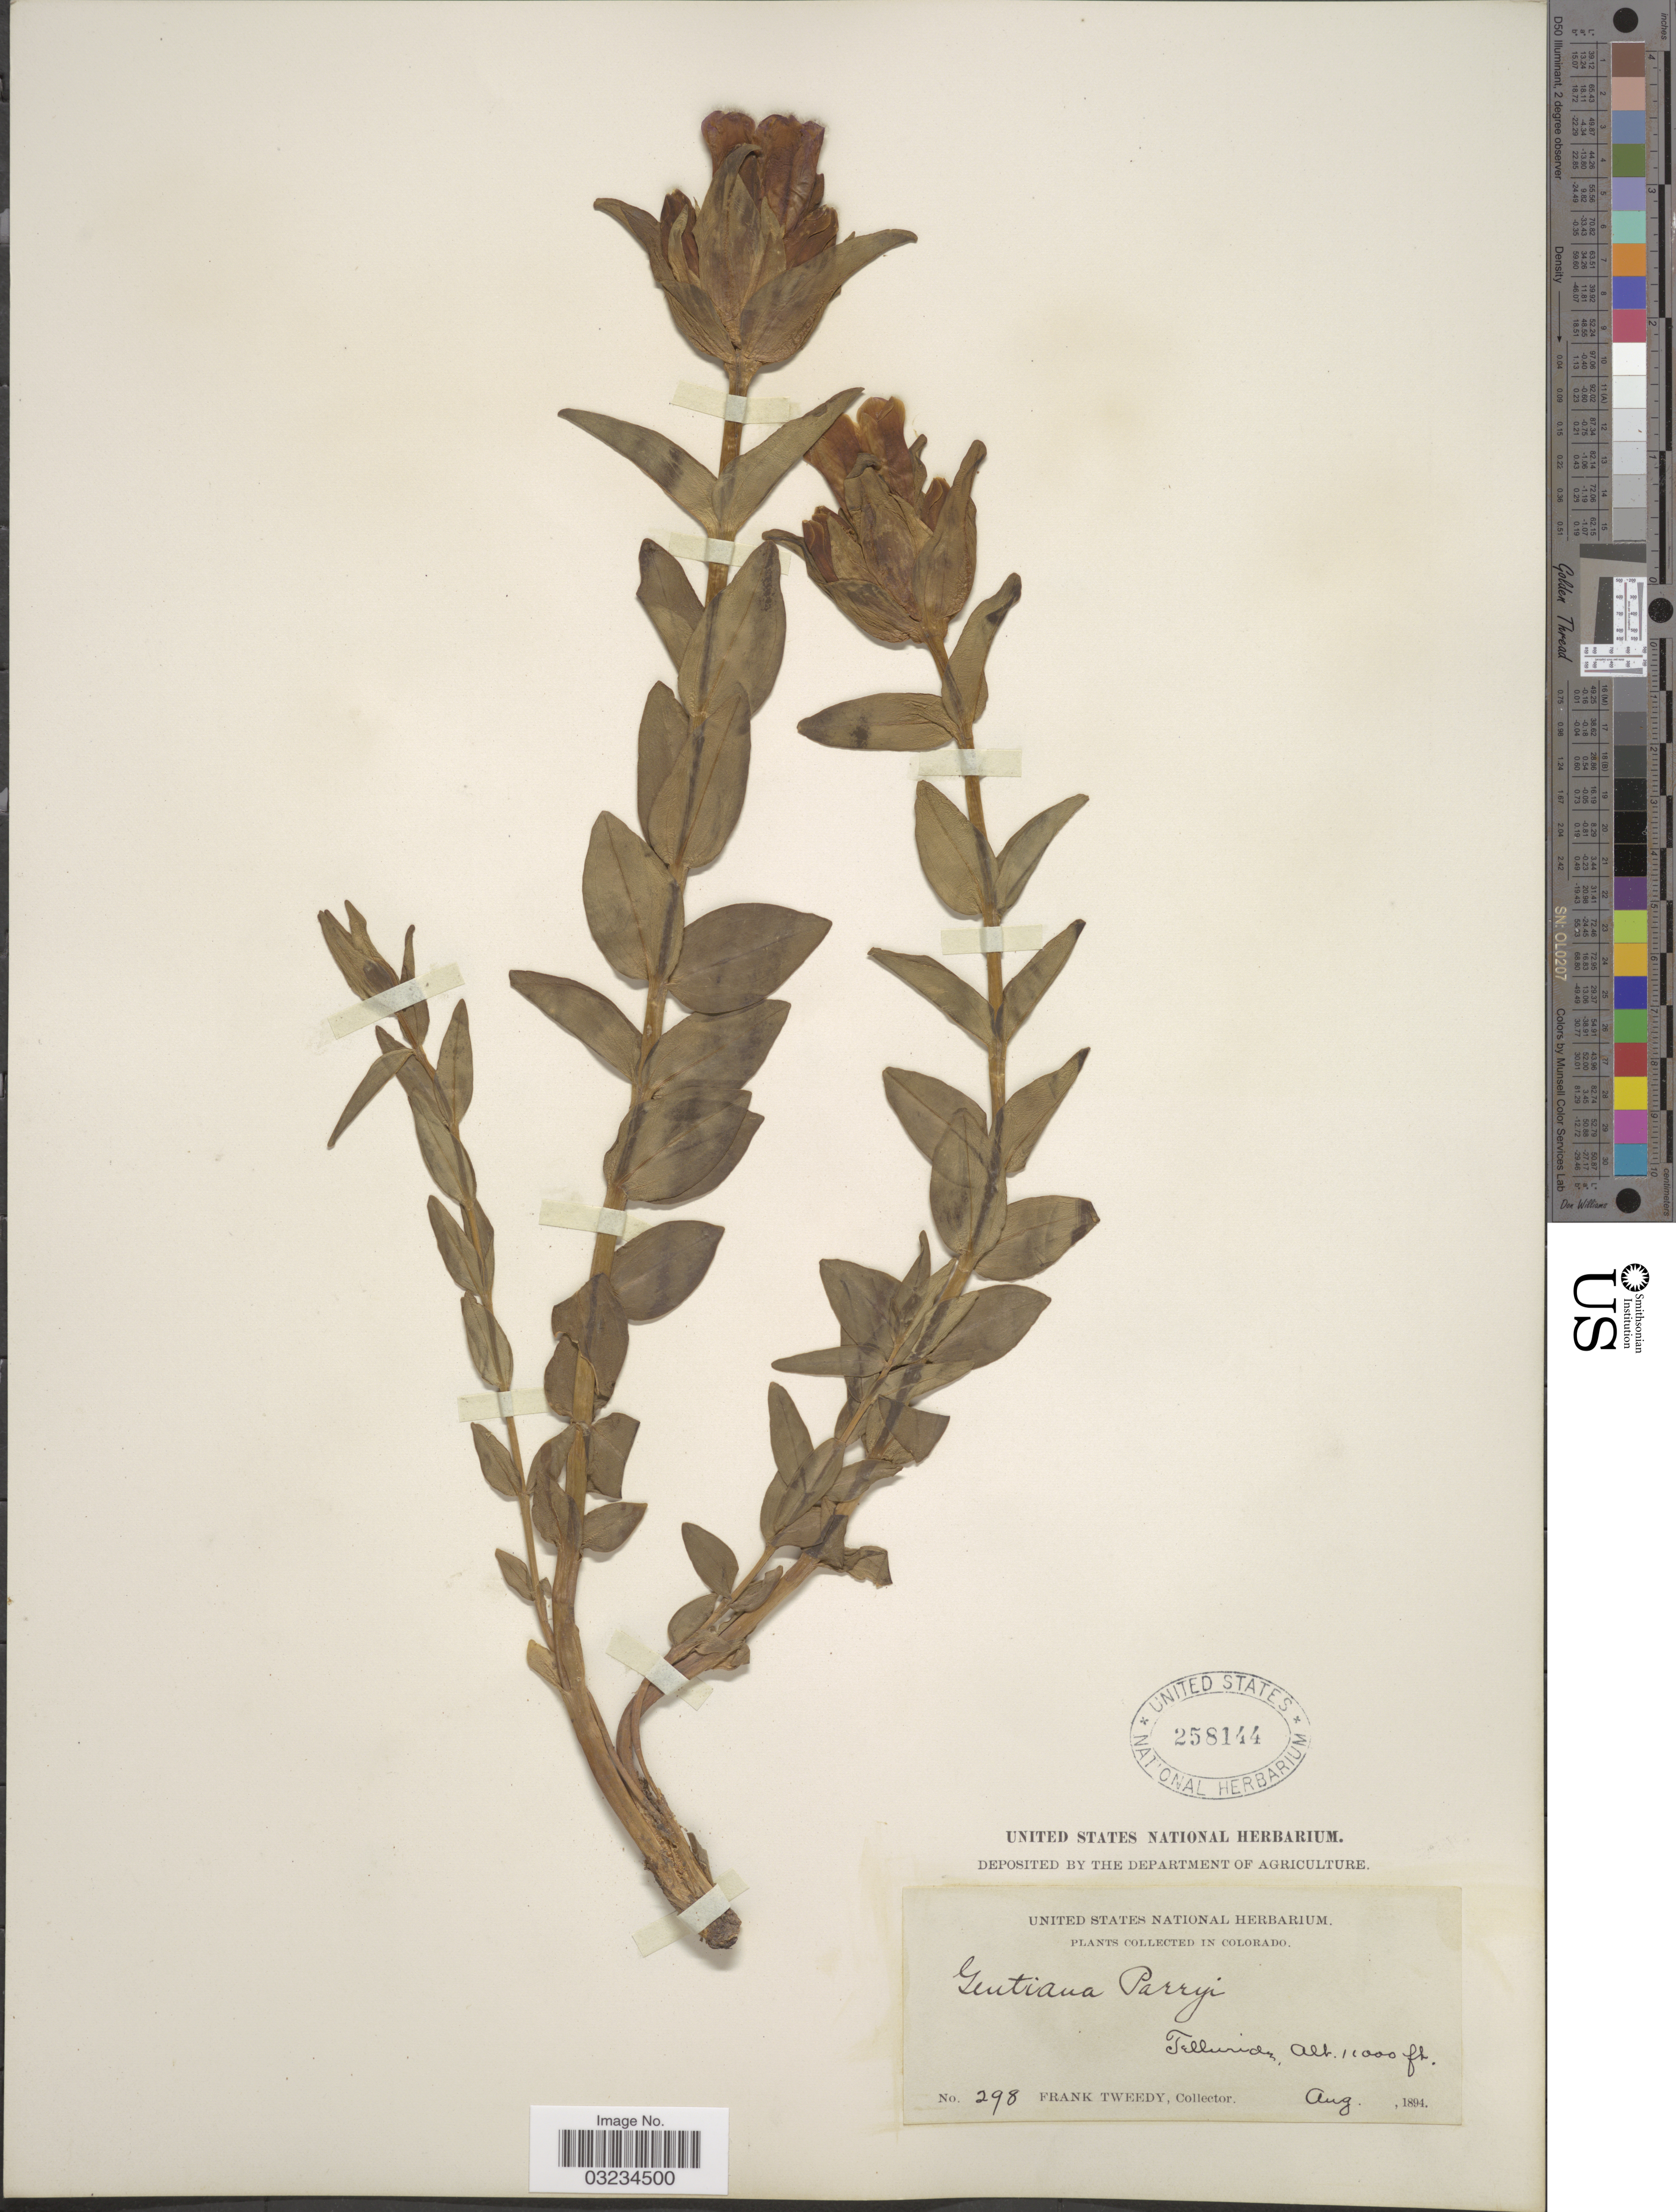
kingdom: Plantae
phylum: Tracheophyta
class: Magnoliopsida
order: Gentianales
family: Gentianaceae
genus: Gentiana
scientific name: Gentiana parryi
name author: Engelm.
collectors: F. Tweedy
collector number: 298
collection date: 1894-08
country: United States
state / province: Colorado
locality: Telluride.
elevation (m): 3353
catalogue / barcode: US 258144